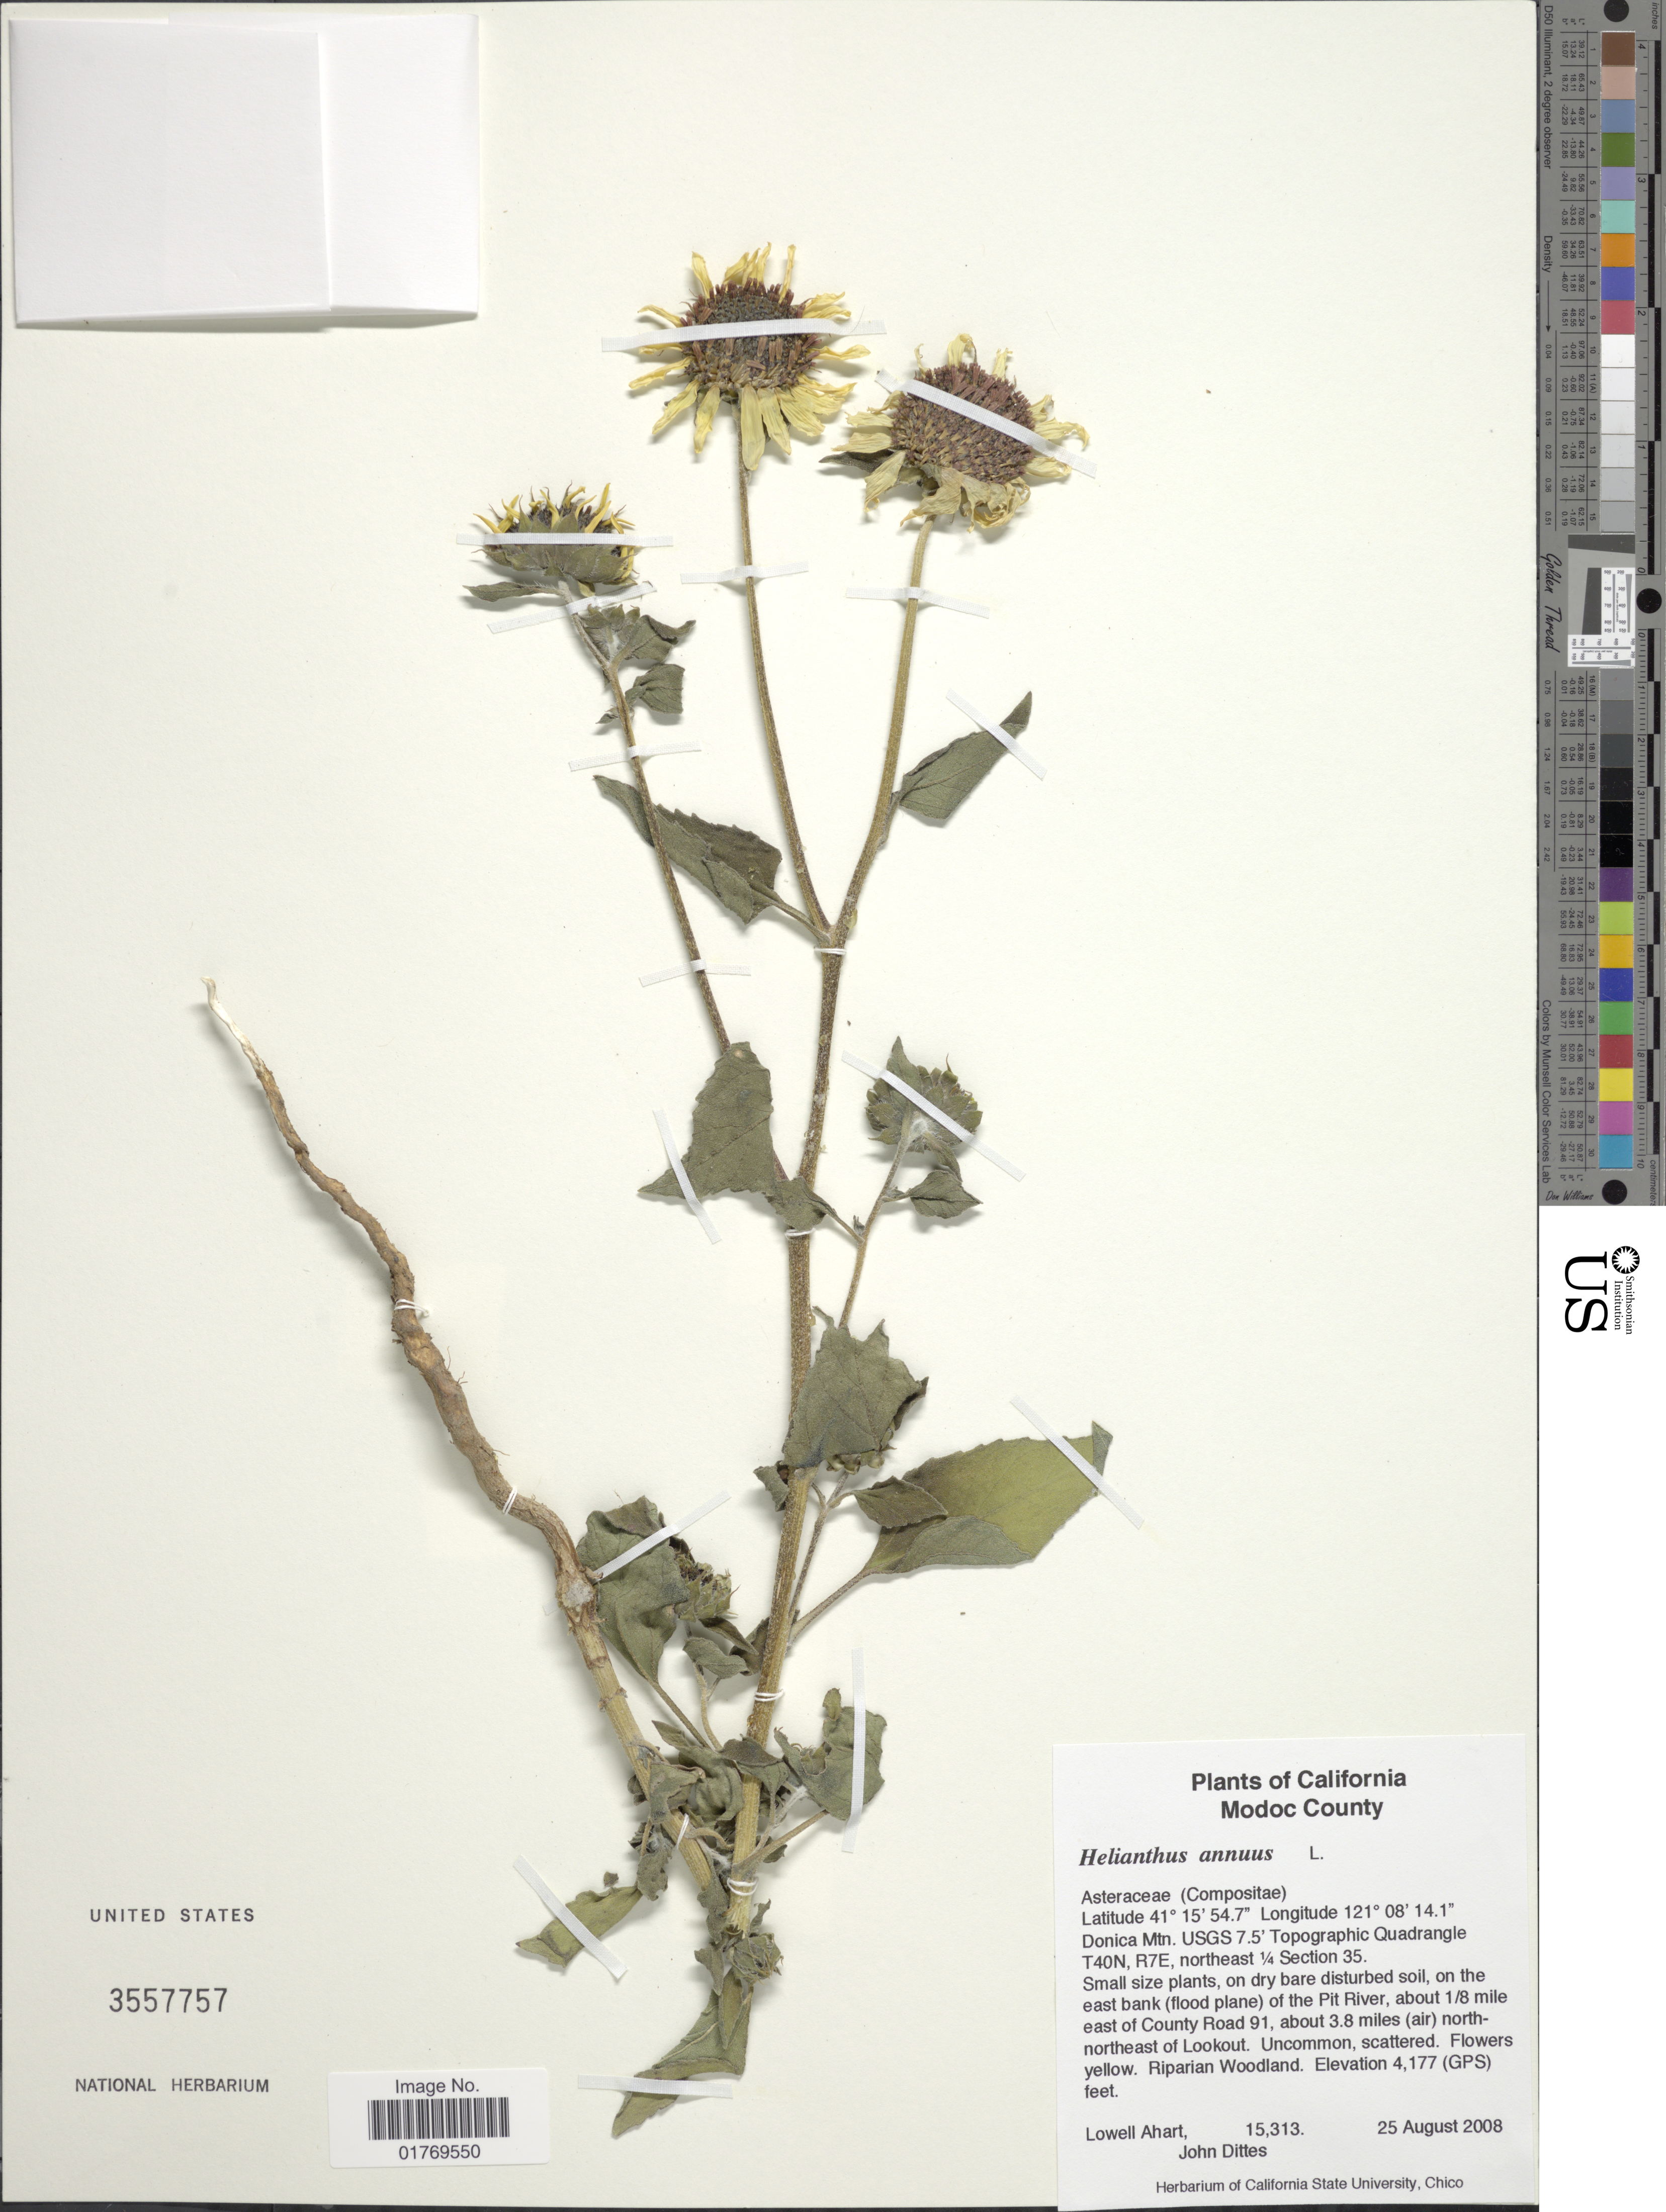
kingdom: Plantae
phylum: Tracheophyta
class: Magnoliopsida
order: Asterales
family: Asteraceae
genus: Helianthus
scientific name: Helianthus annuus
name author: L.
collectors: L. Ahart & J. Dittes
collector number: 15313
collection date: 2008-08-25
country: United States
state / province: California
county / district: Modoc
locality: Modoc County. Donica Mtn. USGS 7.5' Topographic Quadrangle T40N, R7E, northeast ¼ Section 35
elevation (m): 1273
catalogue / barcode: US 3557757